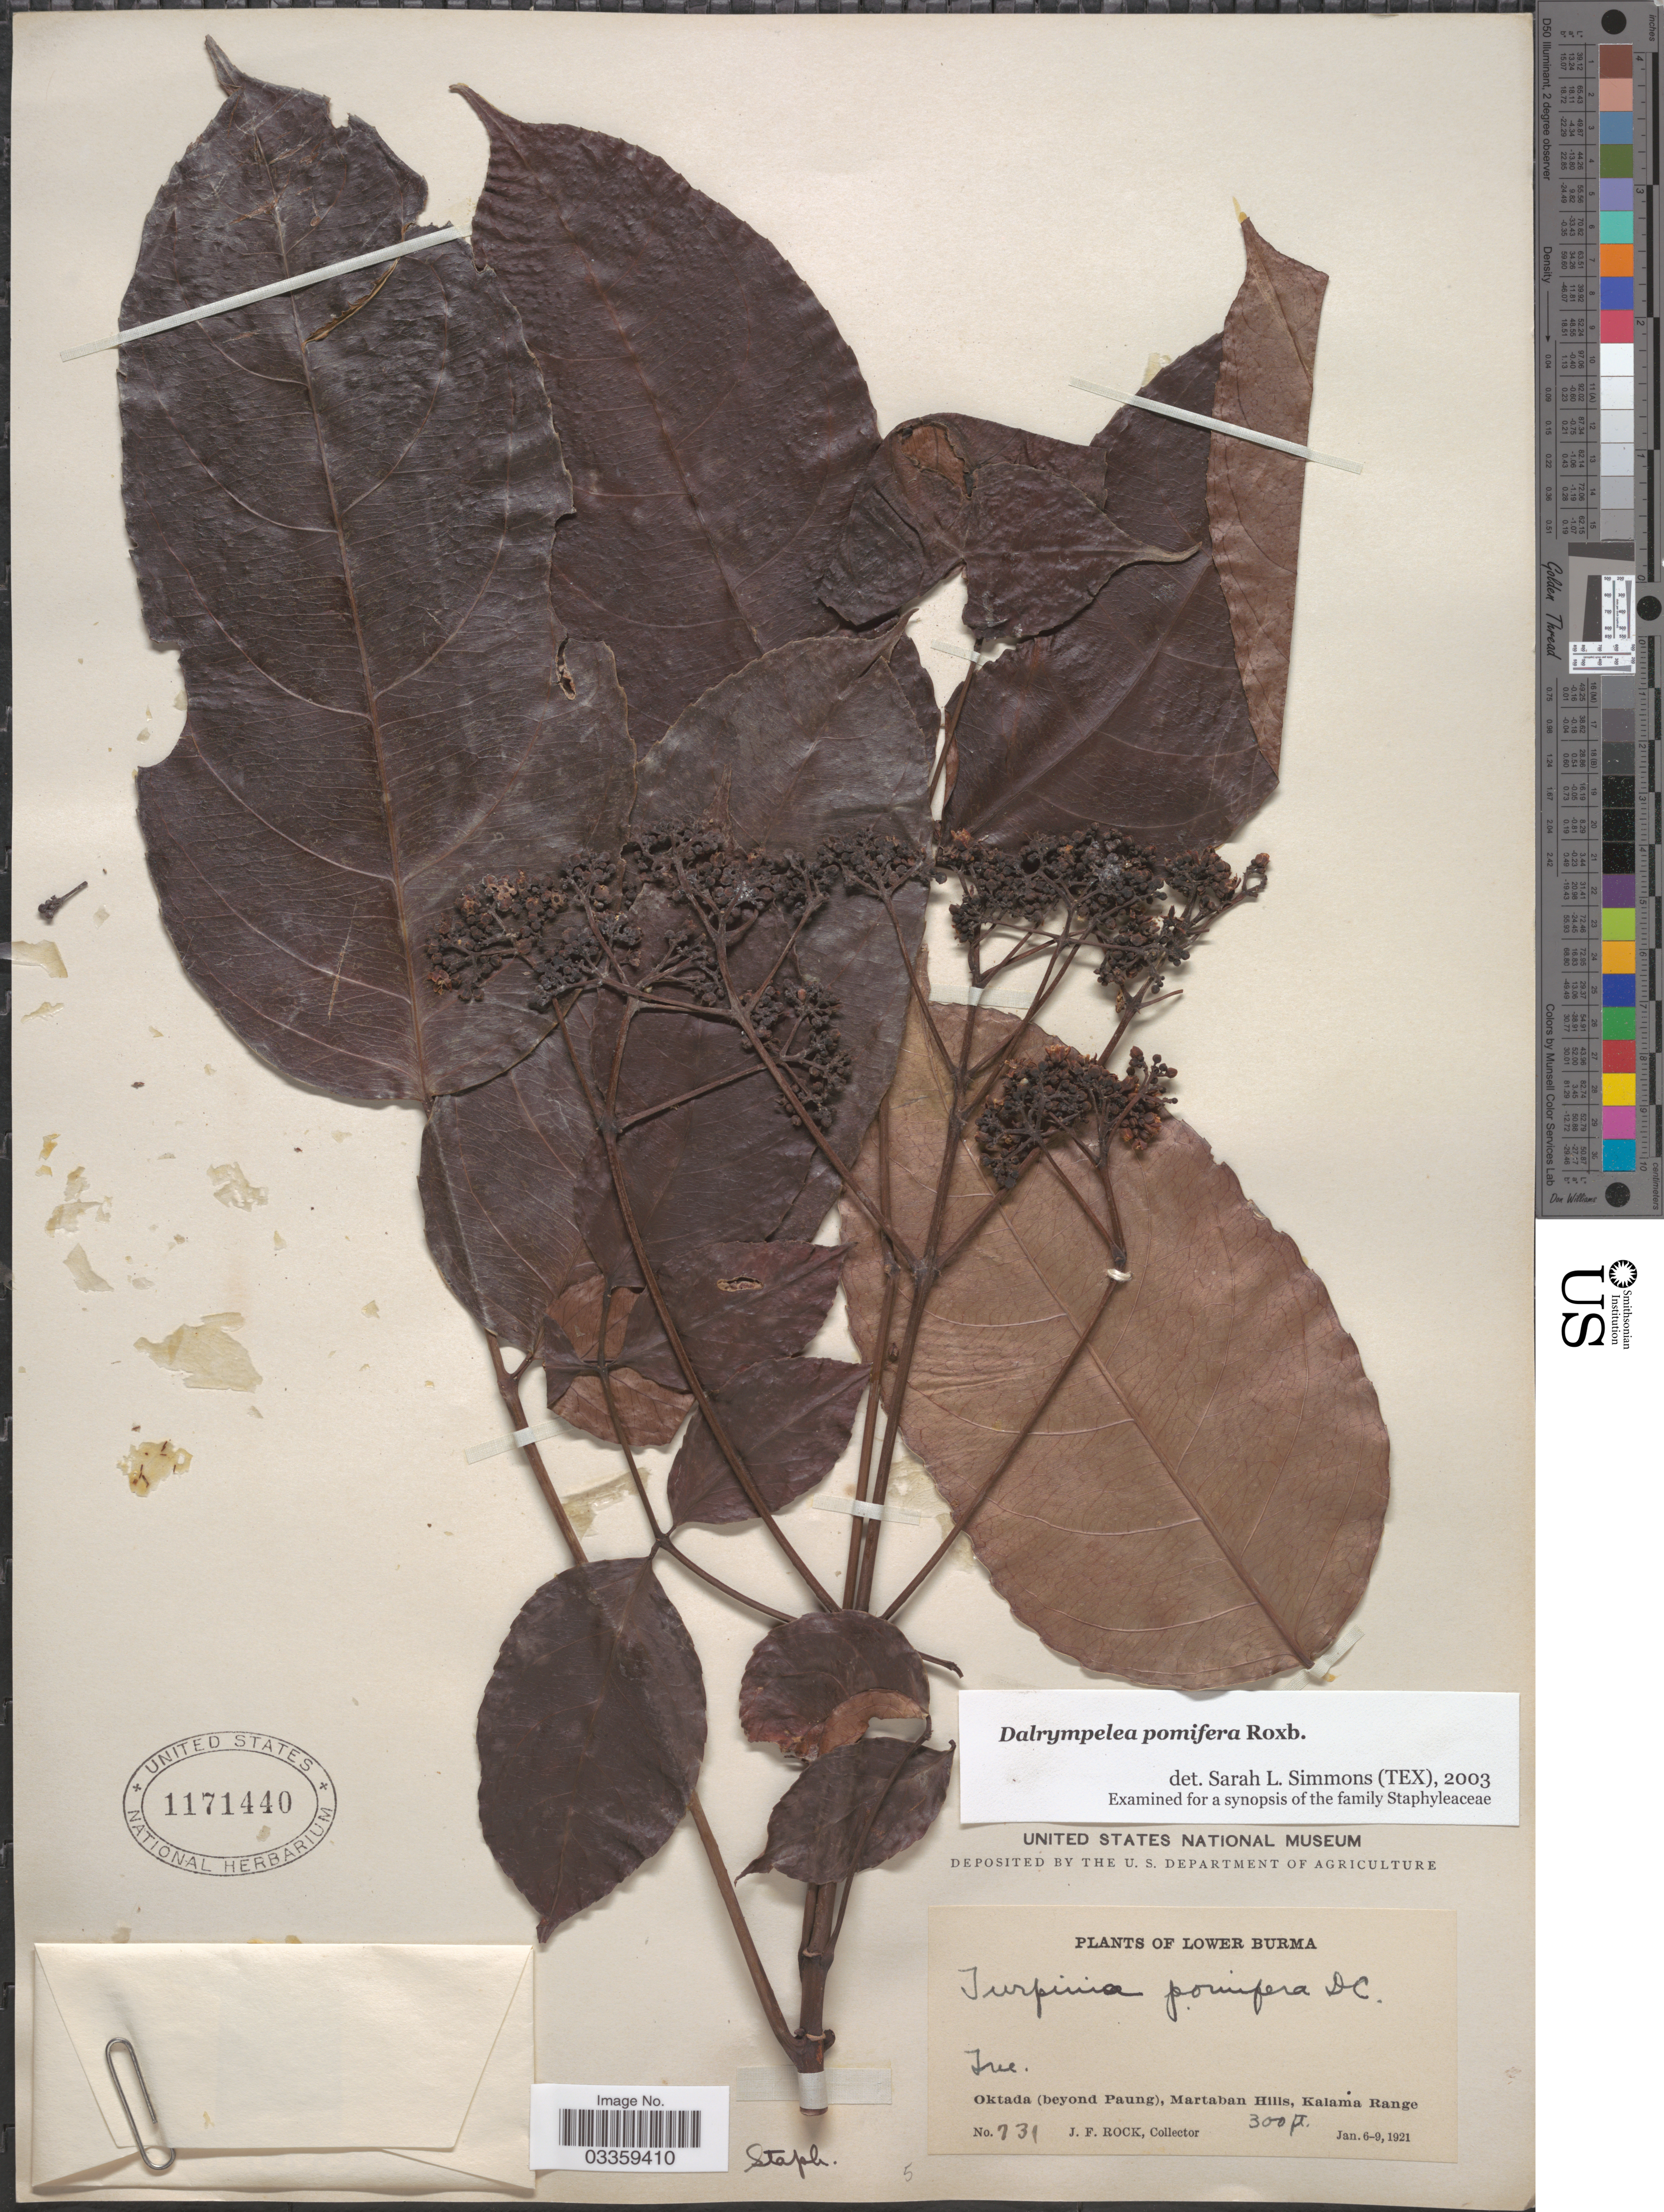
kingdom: Plantae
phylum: Tracheophyta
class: Magnoliopsida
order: Crossosomatales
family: Staphyleaceae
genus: Dalrympelea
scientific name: Dalrympelea pomifera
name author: Roxb.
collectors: J. Rock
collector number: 731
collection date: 1921-01-06/1921-01-09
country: Myanmar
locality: Lower Burma. Oktada (beyond Paung), Martaban Hills, Kalama Range.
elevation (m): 91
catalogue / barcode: US 1171440